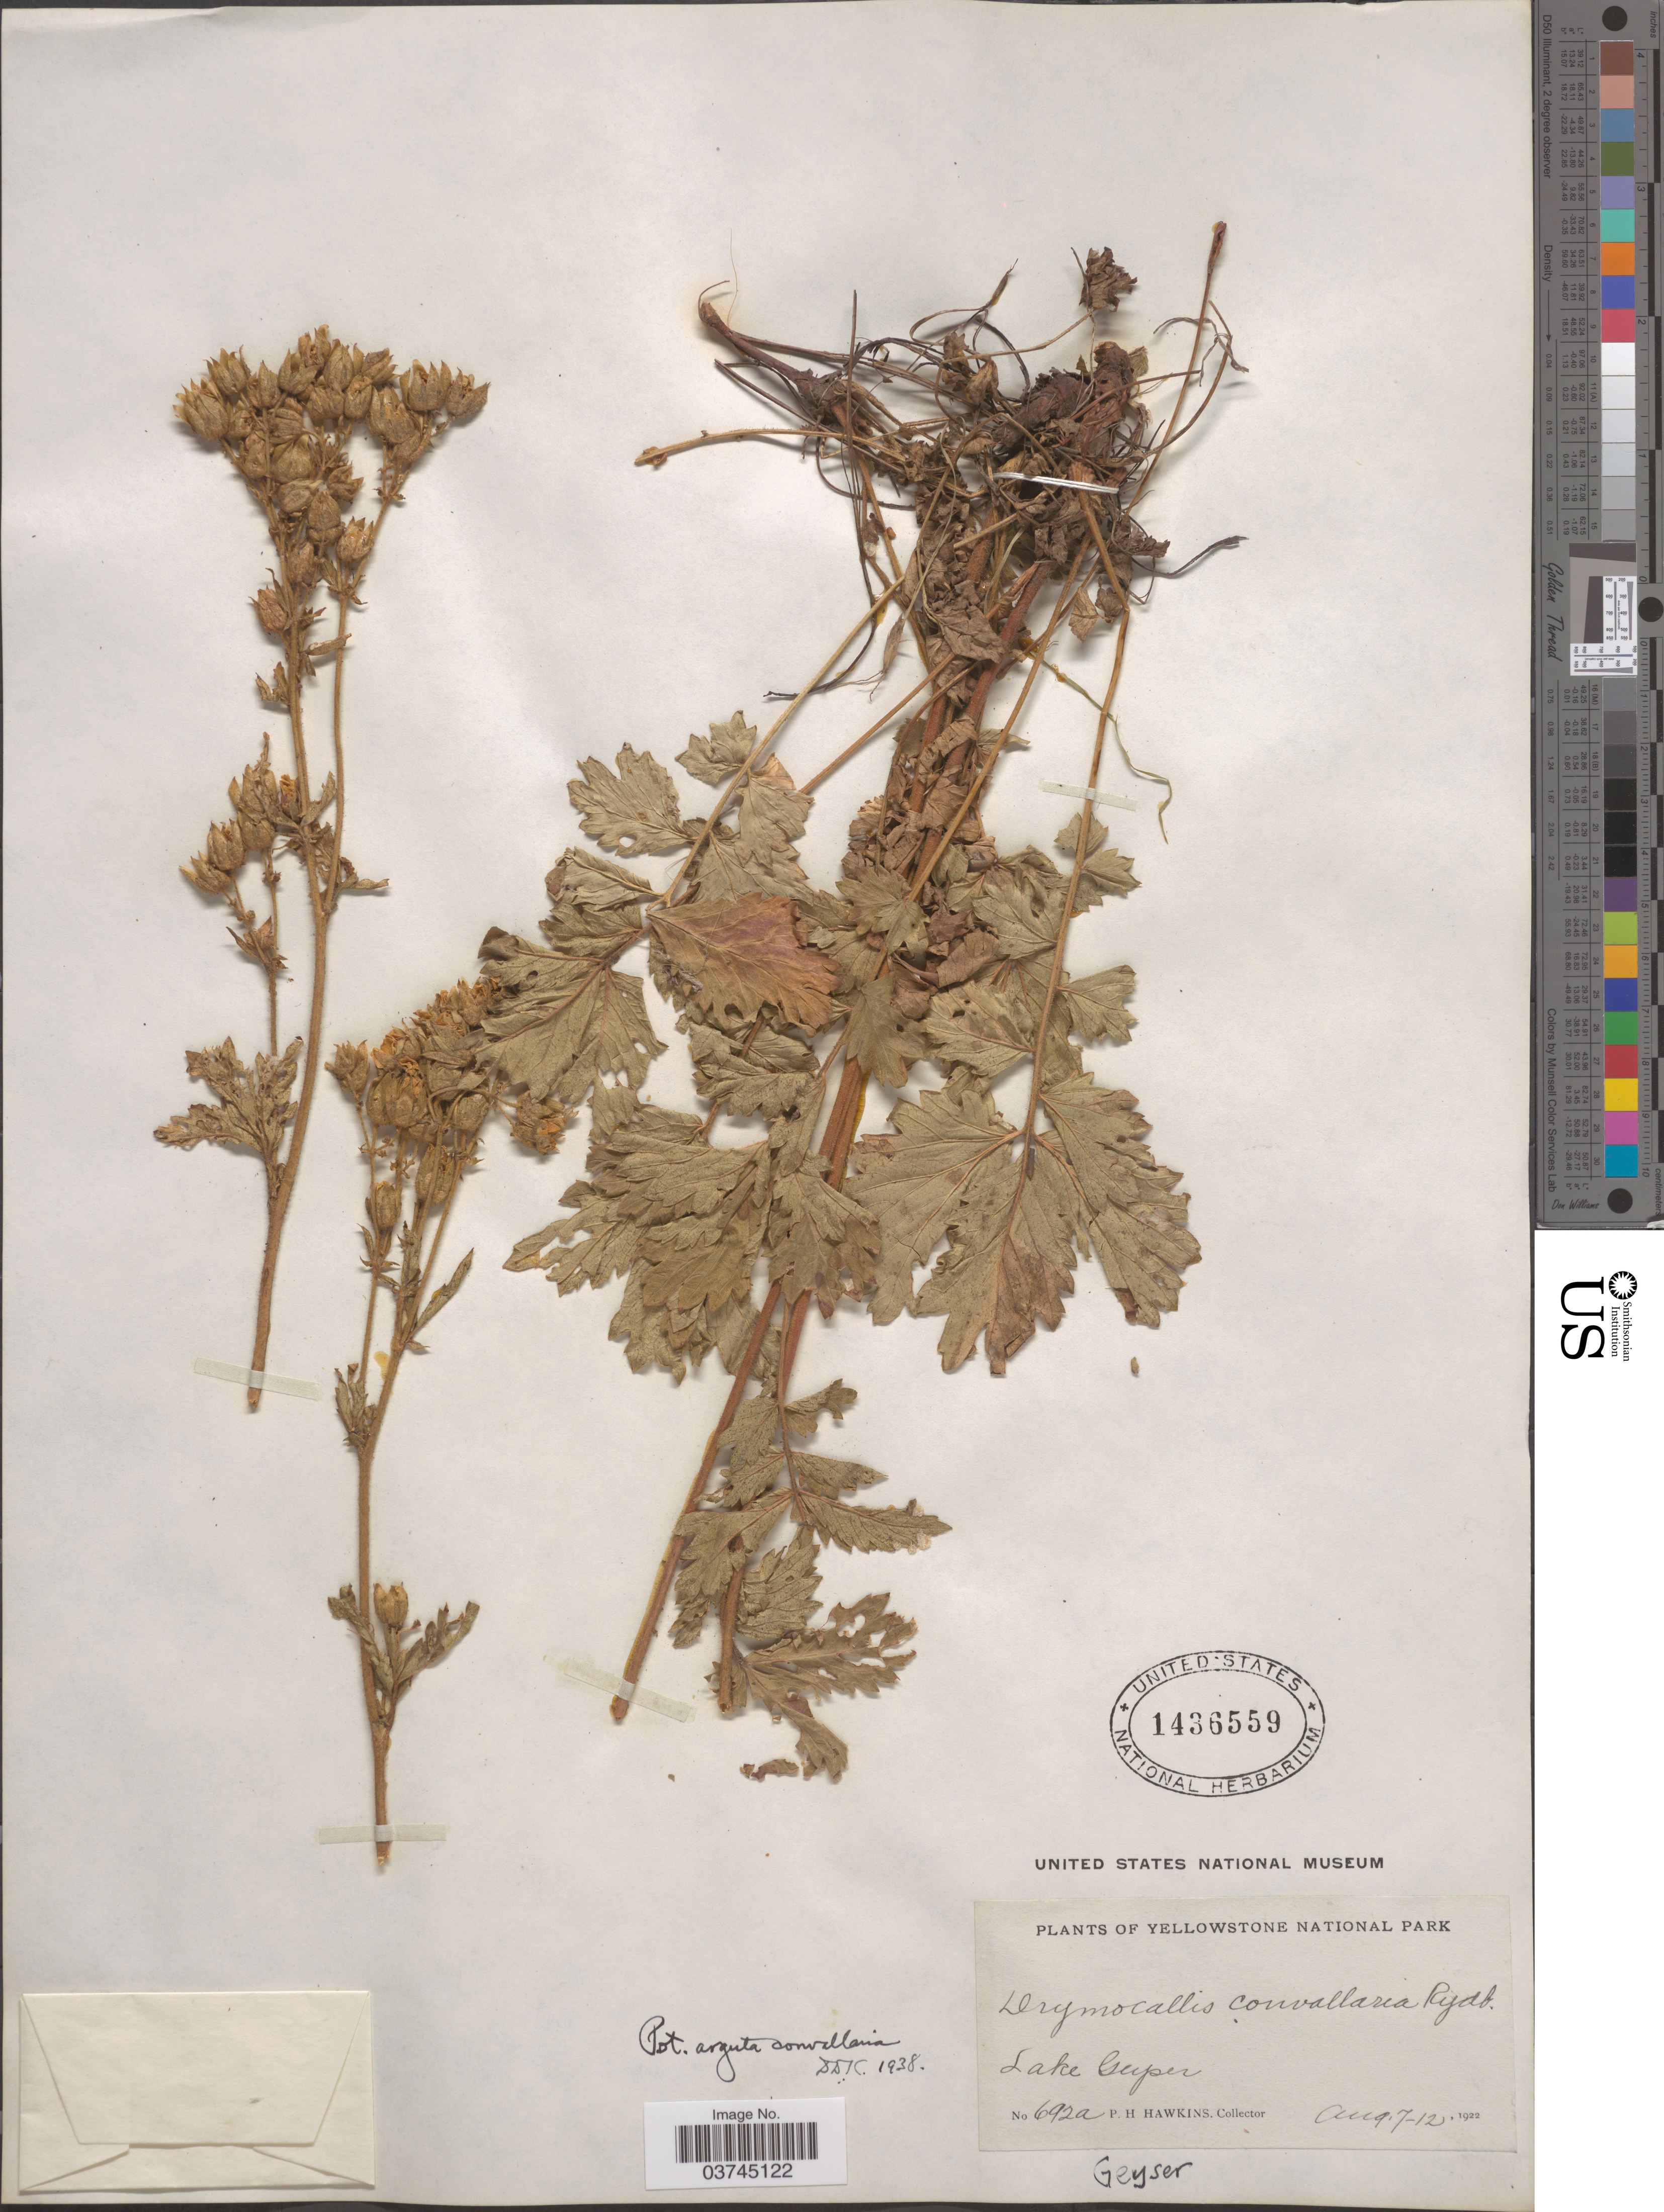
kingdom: Plantae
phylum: Tracheophyta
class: Magnoliopsida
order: Rosales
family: Rosaceae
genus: Drymocallis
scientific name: Drymocallis convallaria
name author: (Rydb.) Rydb.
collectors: P. Hawkins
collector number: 692a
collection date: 1922-08-07/1922-08-12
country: United States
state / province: Wyoming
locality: Yellowstone National Park. Lake Geyser.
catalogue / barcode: US 1436559